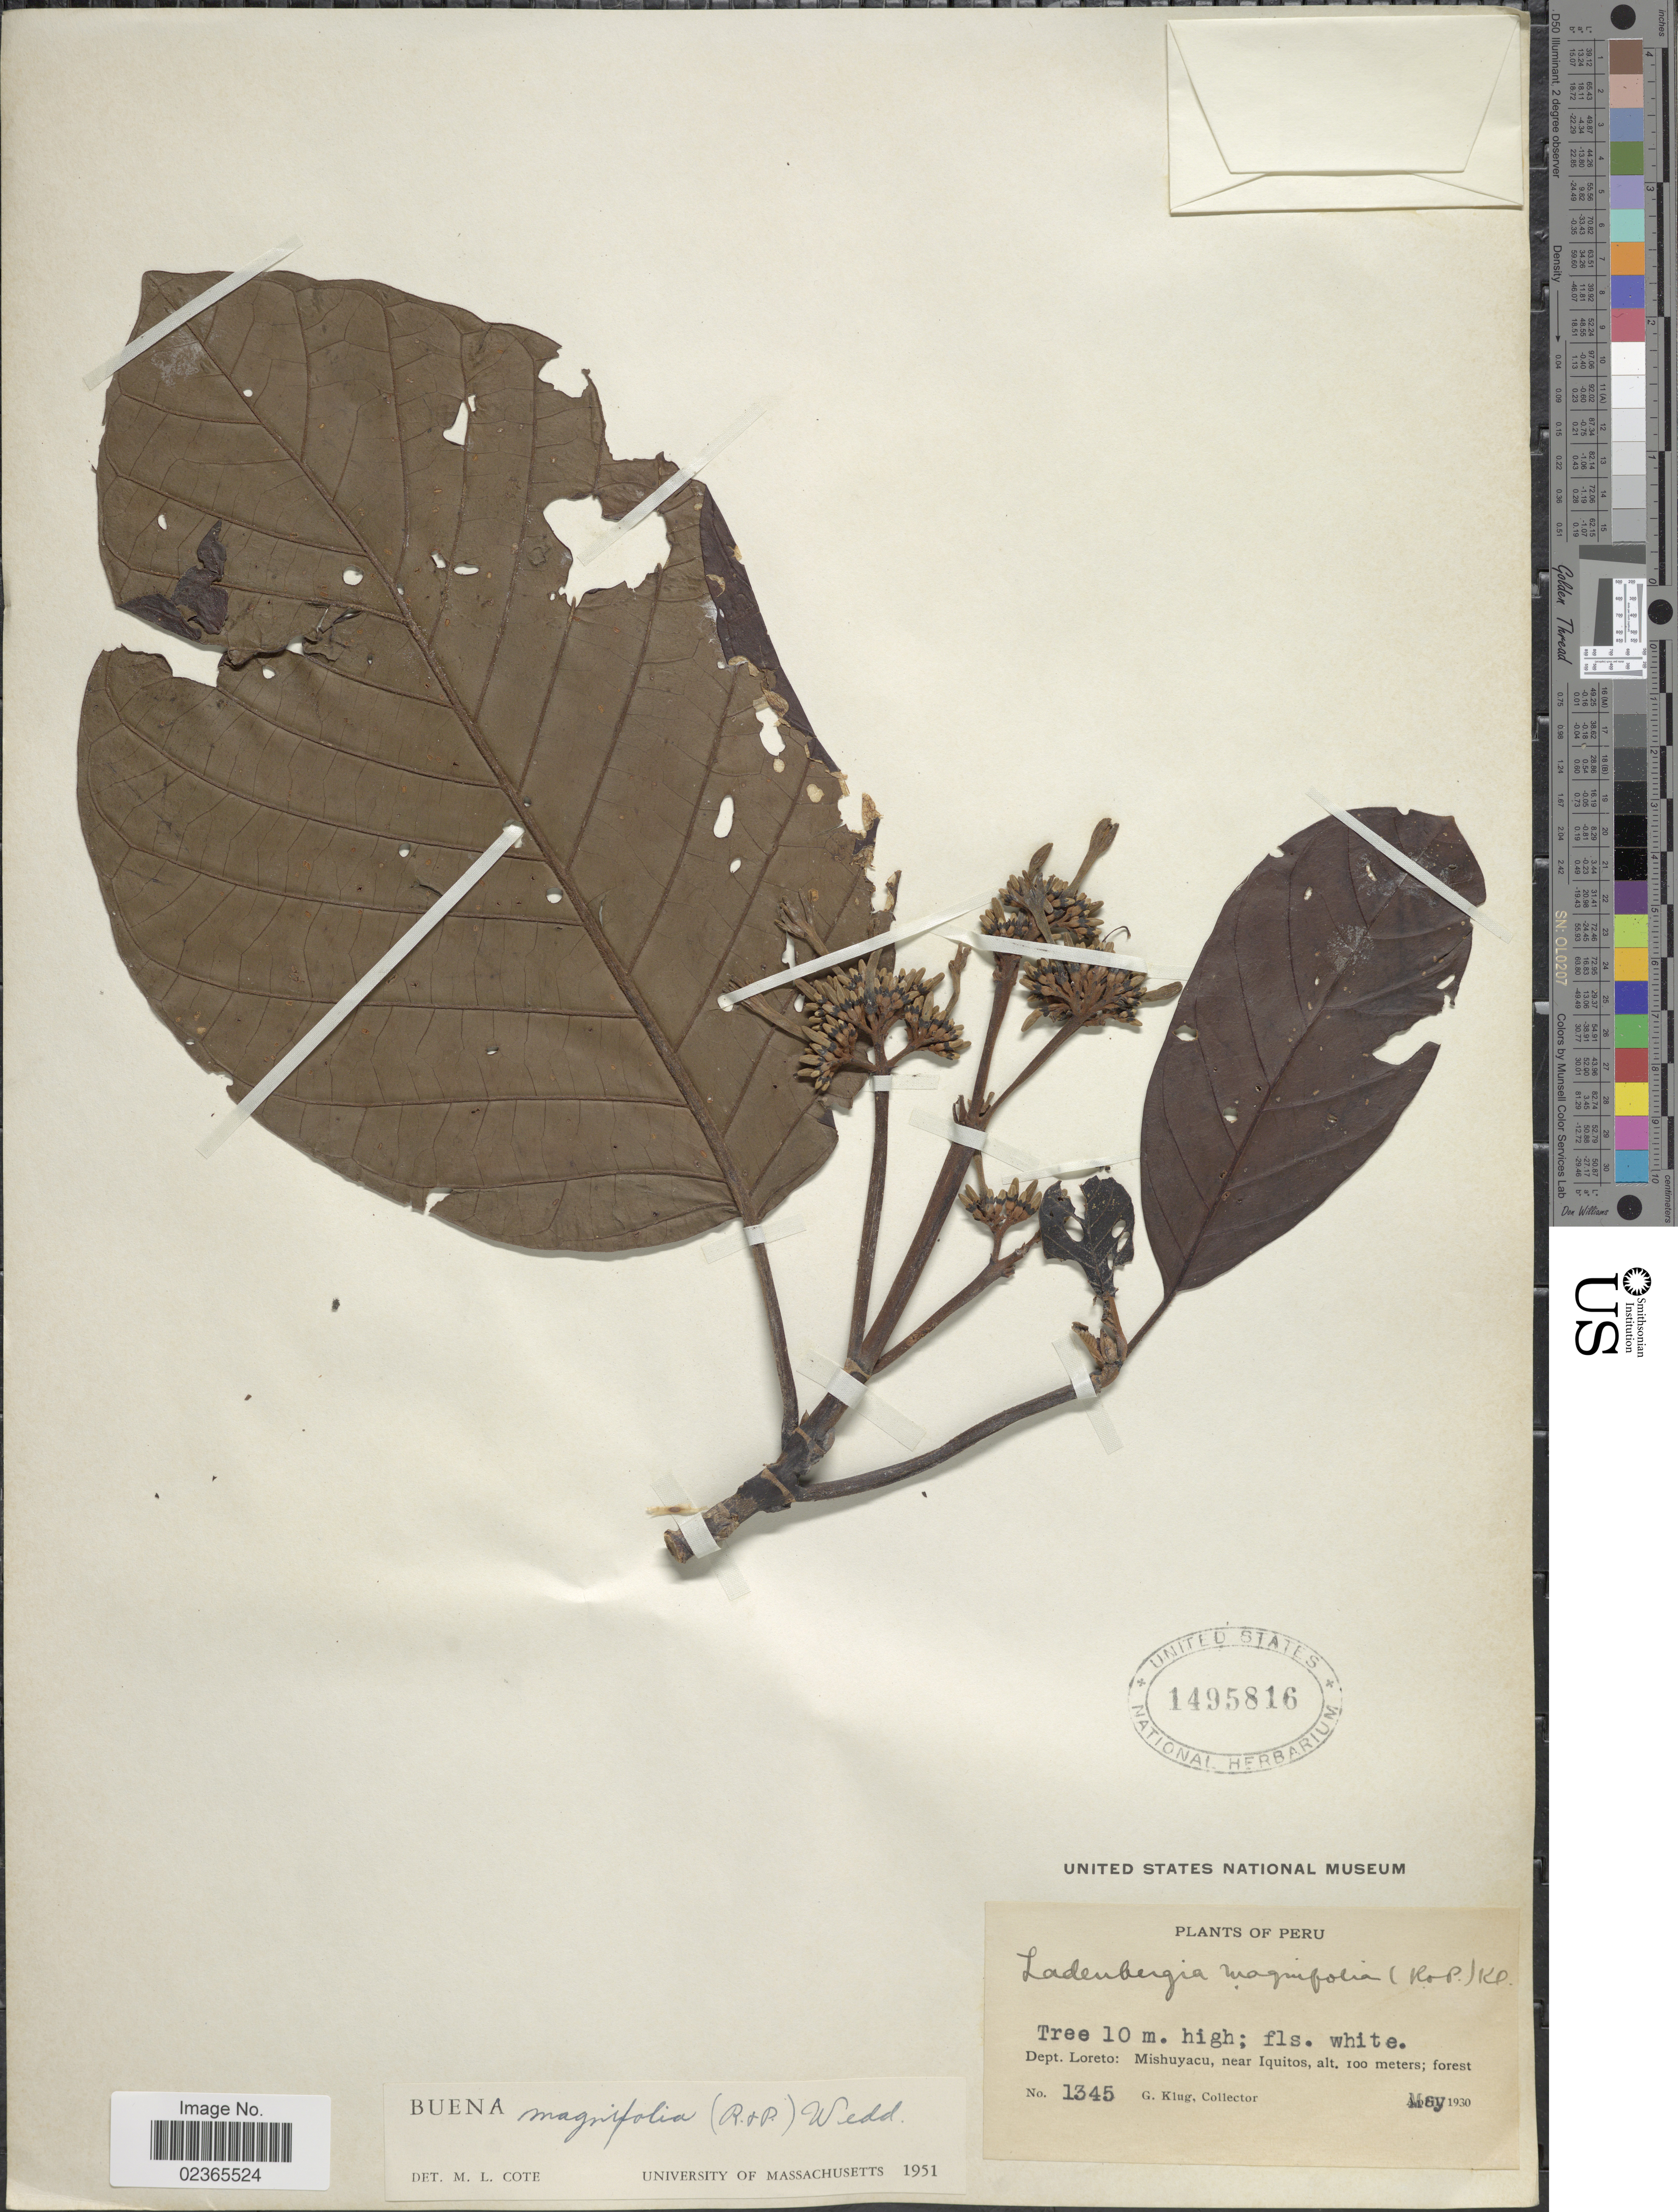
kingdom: Plantae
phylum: Tracheophyta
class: Magnoliopsida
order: Gentianales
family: Rubiaceae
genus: Ladenbergia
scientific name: Ladenbergia oblongifolia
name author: (Mutis) L. Andersson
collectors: G. Klug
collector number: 1345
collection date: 1930-05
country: Peru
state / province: Loreto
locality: Mishuyacu, near Iquitos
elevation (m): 100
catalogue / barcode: US 1495816